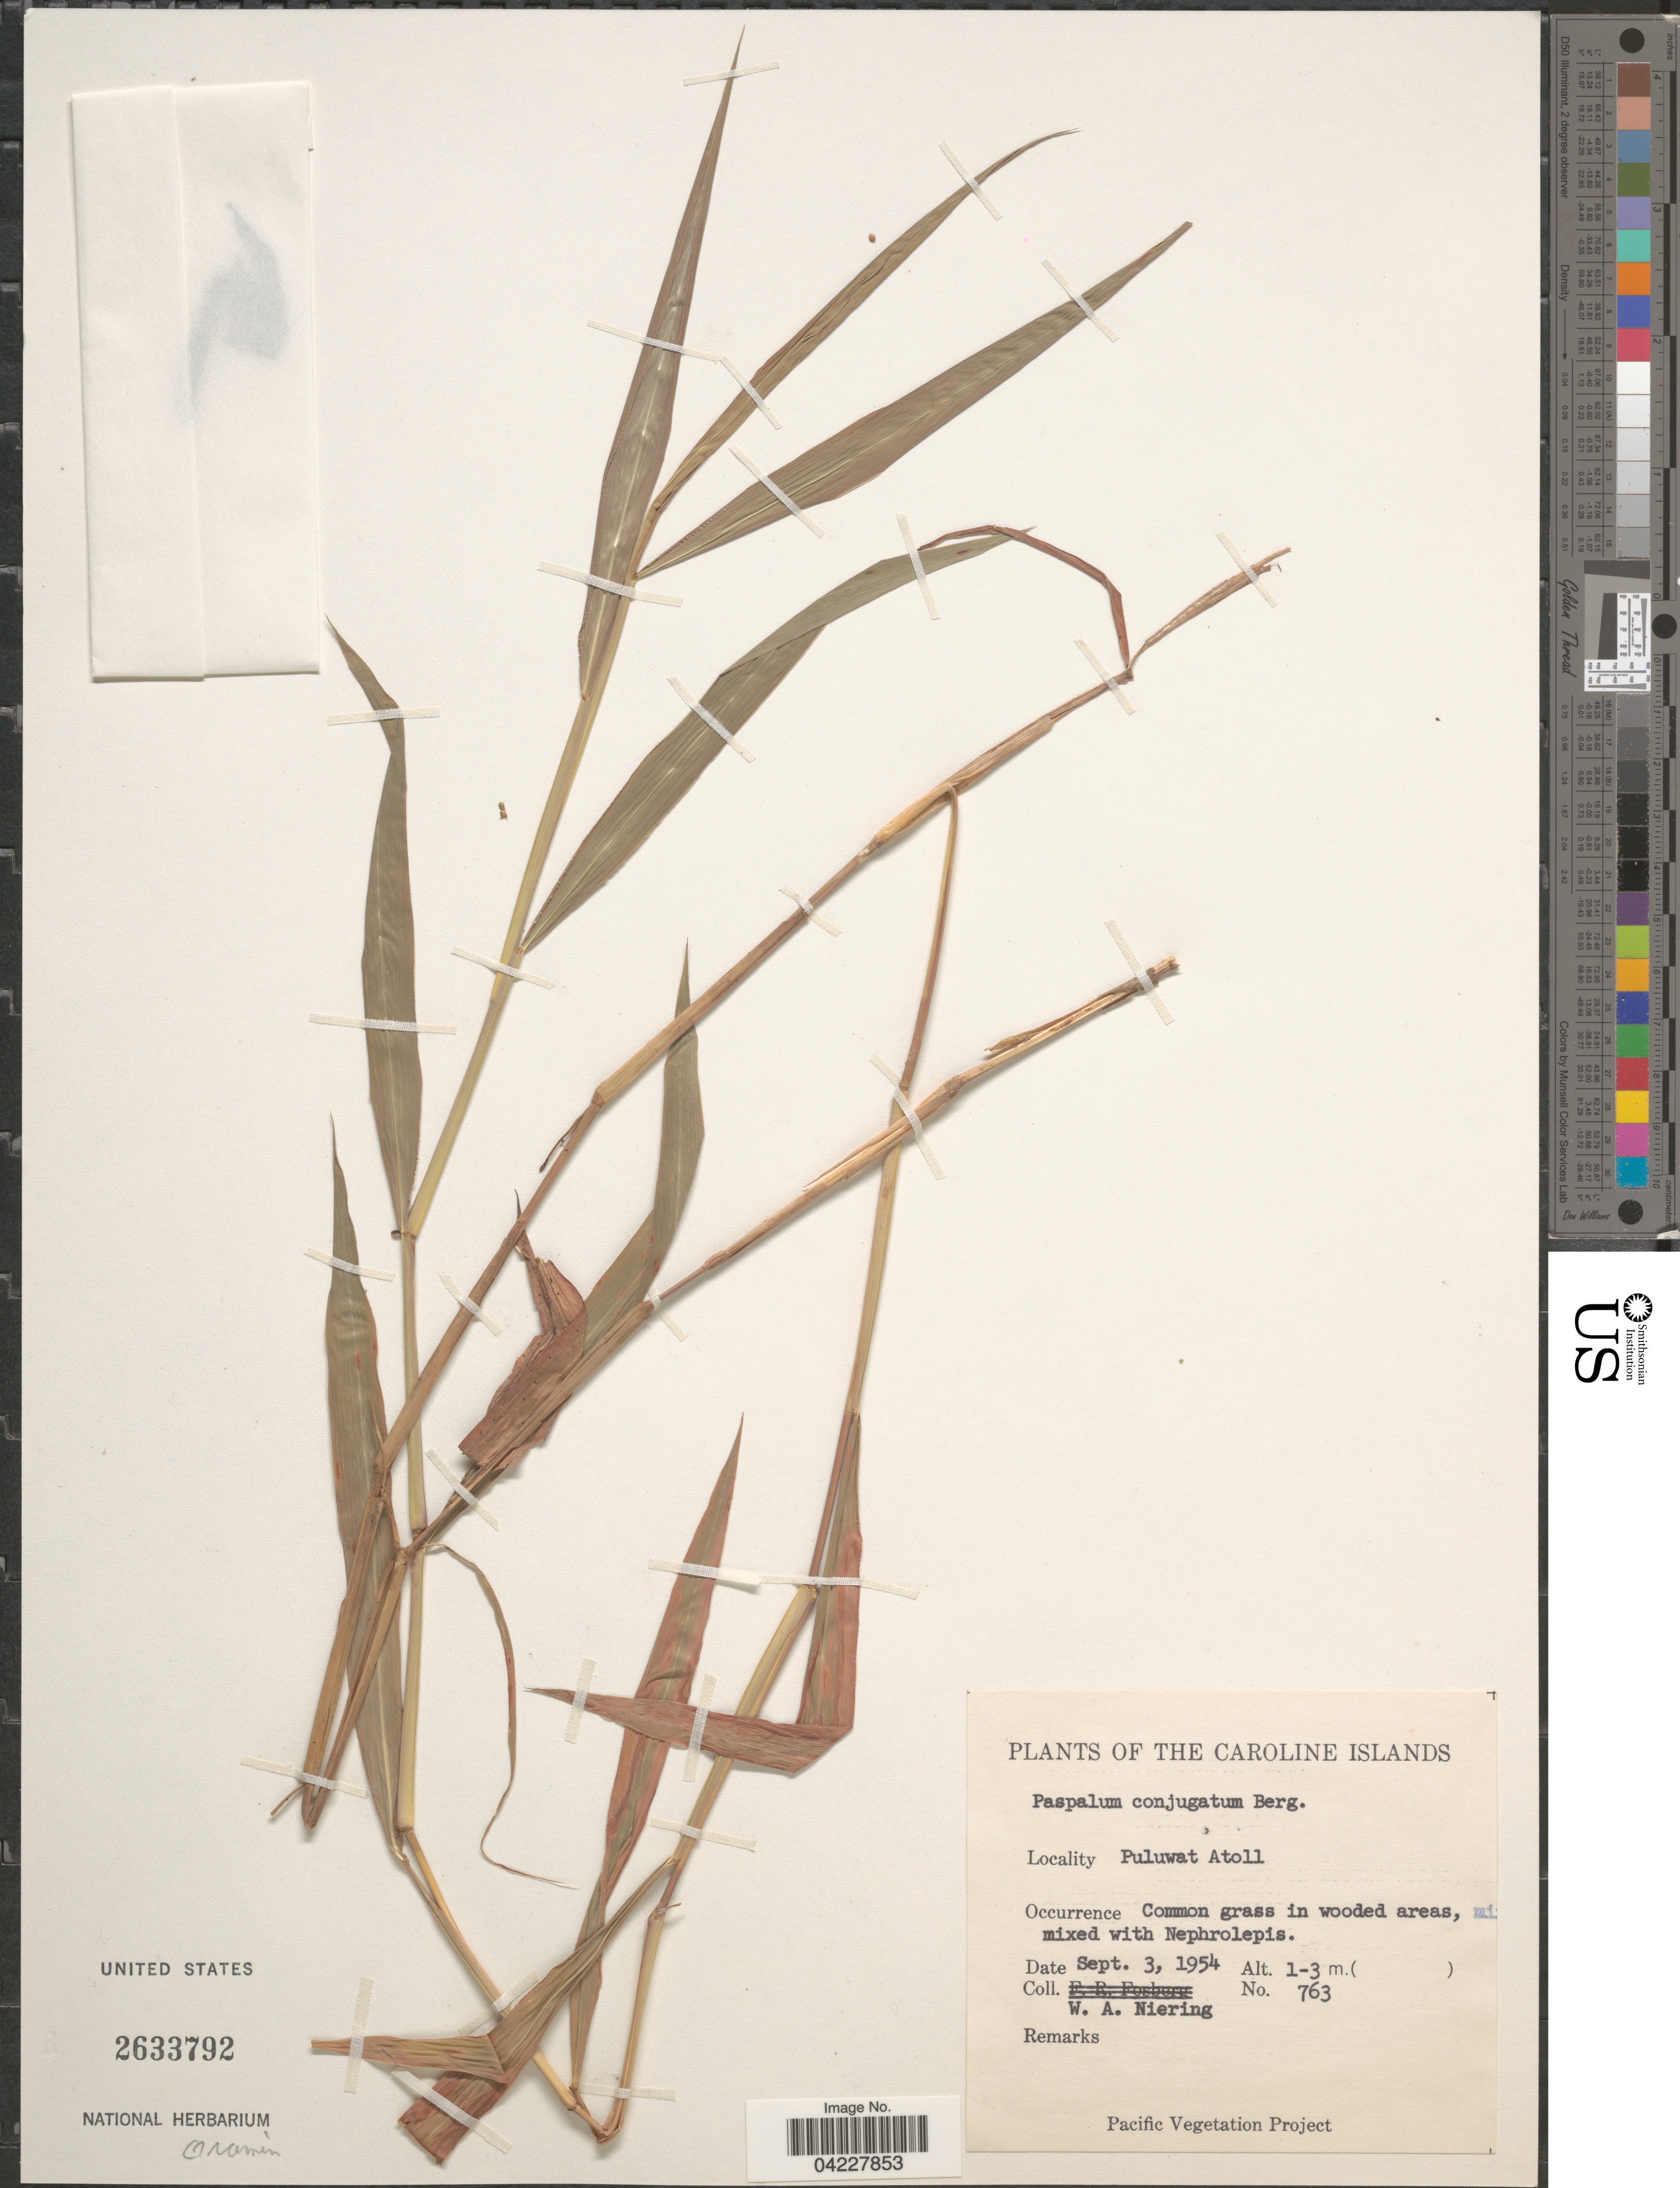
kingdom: Plantae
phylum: Tracheophyta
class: Liliopsida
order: Poales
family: Poaceae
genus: Paspalum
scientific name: Paspalum conjugatum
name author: P.J. Bergius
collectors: W. Niering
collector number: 763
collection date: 1954-09-03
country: Micronesia, Federated States of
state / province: Truk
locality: The Caroline Islands. Puluwat Atoll.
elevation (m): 1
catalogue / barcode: US 2633792